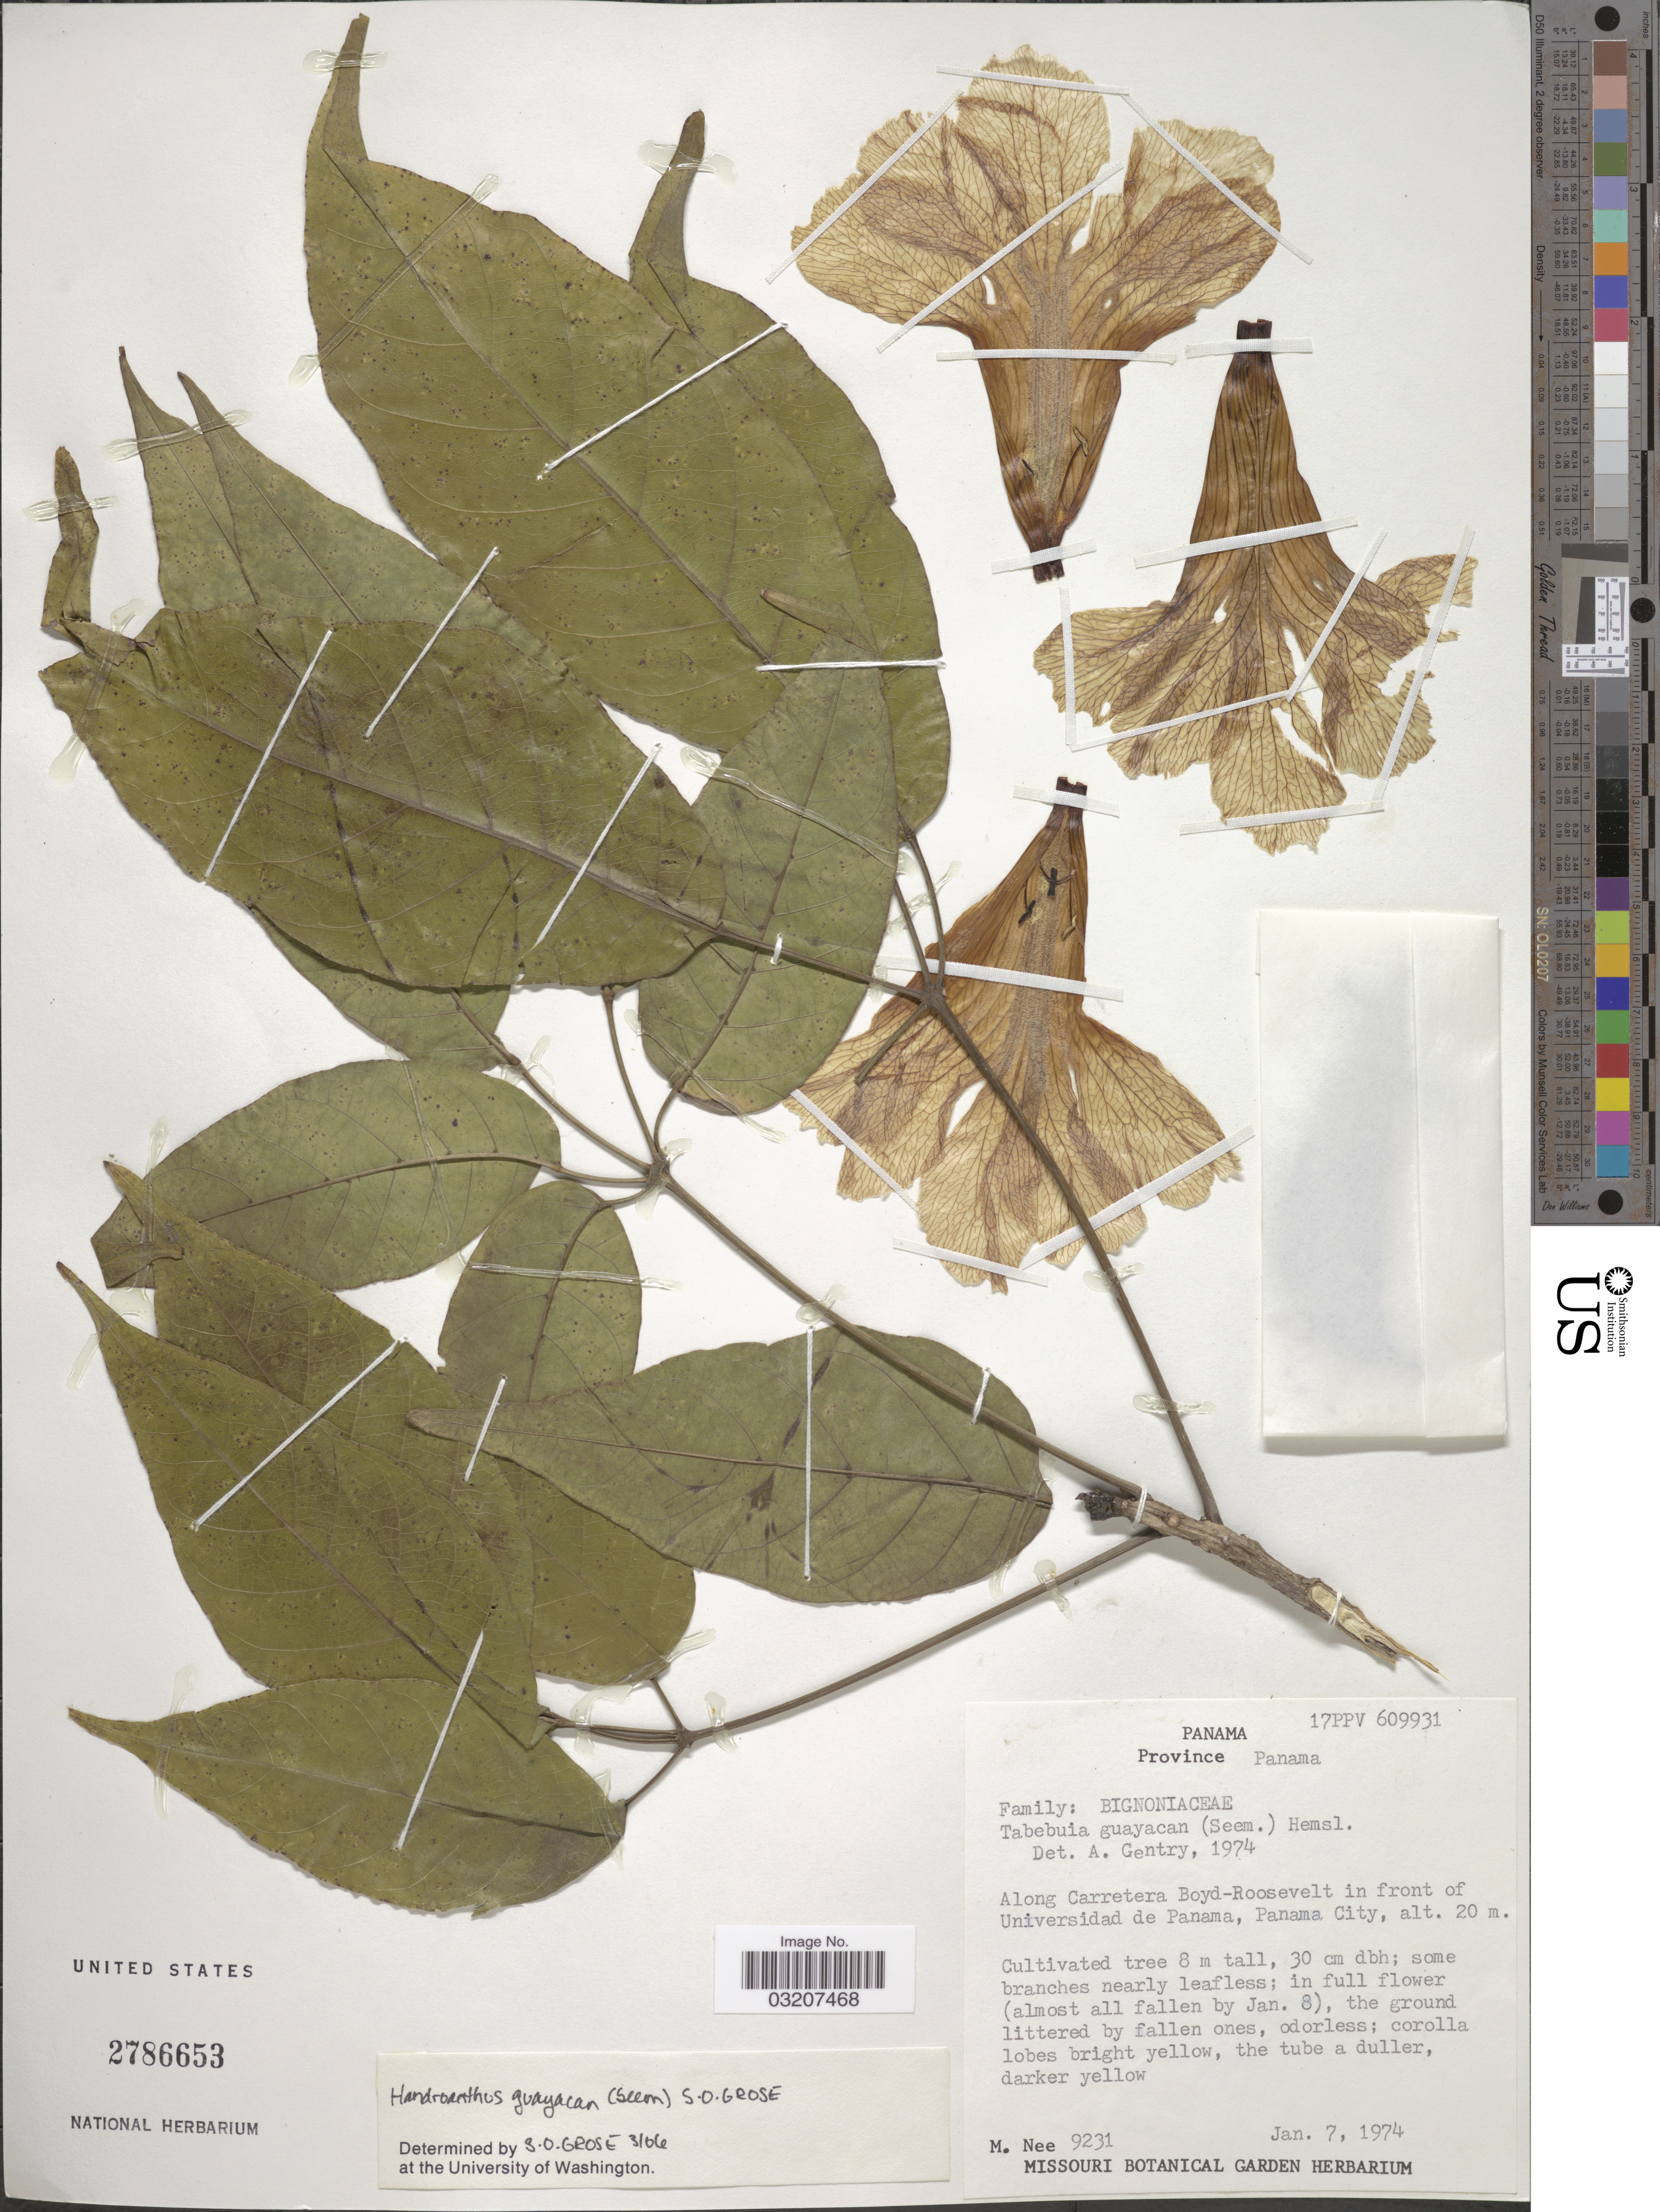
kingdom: Plantae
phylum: Tracheophyta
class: Magnoliopsida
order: Lamiales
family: Bignoniaceae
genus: Handroanthus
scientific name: Handroanthus guayacan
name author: (Seem.) S.O. Grose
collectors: M. Nee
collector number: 9231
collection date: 1974-01-07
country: Panama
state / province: Panamá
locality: Along Carretera Boyd-Roosevelt in front of Universidad de Panama, Panama City.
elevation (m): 20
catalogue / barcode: US 2786653